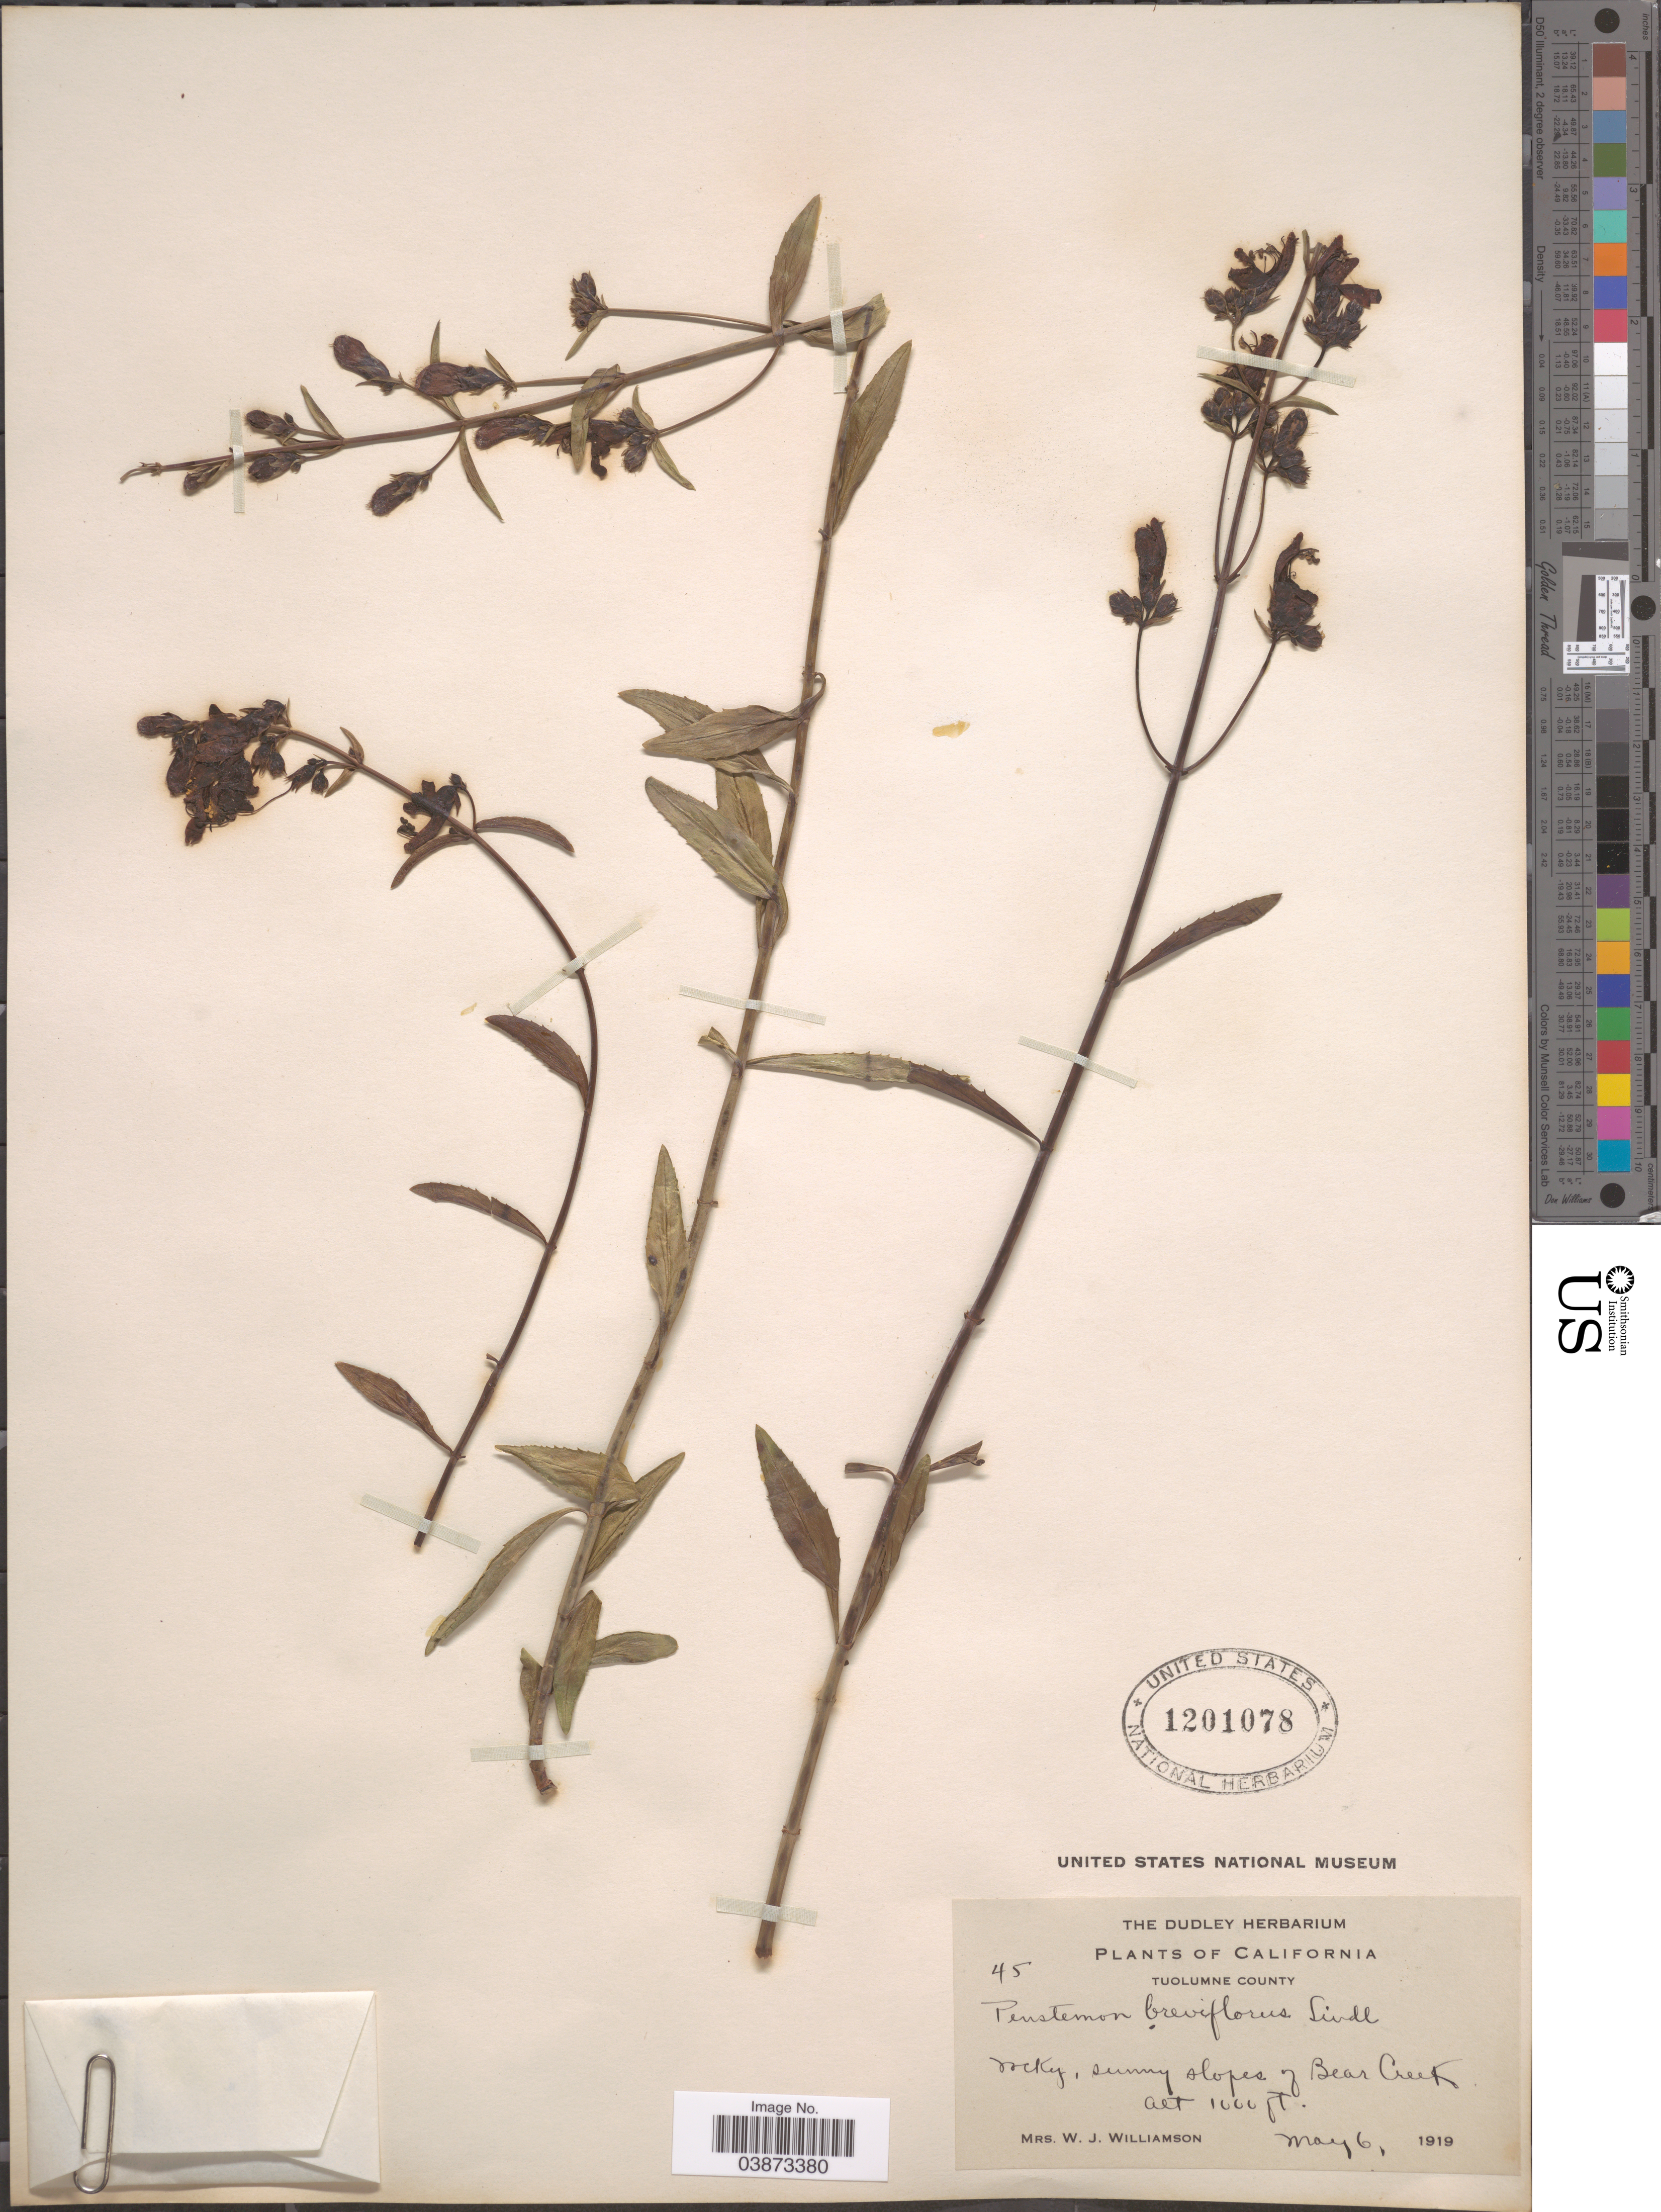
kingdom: Plantae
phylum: Tracheophyta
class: Magnoliopsida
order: Lamiales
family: Plantaginaceae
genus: Penstemon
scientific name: Penstemon breviflorus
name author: Lindl.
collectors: W. Williamson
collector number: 45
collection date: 1919-05-06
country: United States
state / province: California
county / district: Tuolumne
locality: Tuolumne County. Rocky, sunny slopes of Bear Creek.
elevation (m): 305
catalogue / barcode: US 1201078